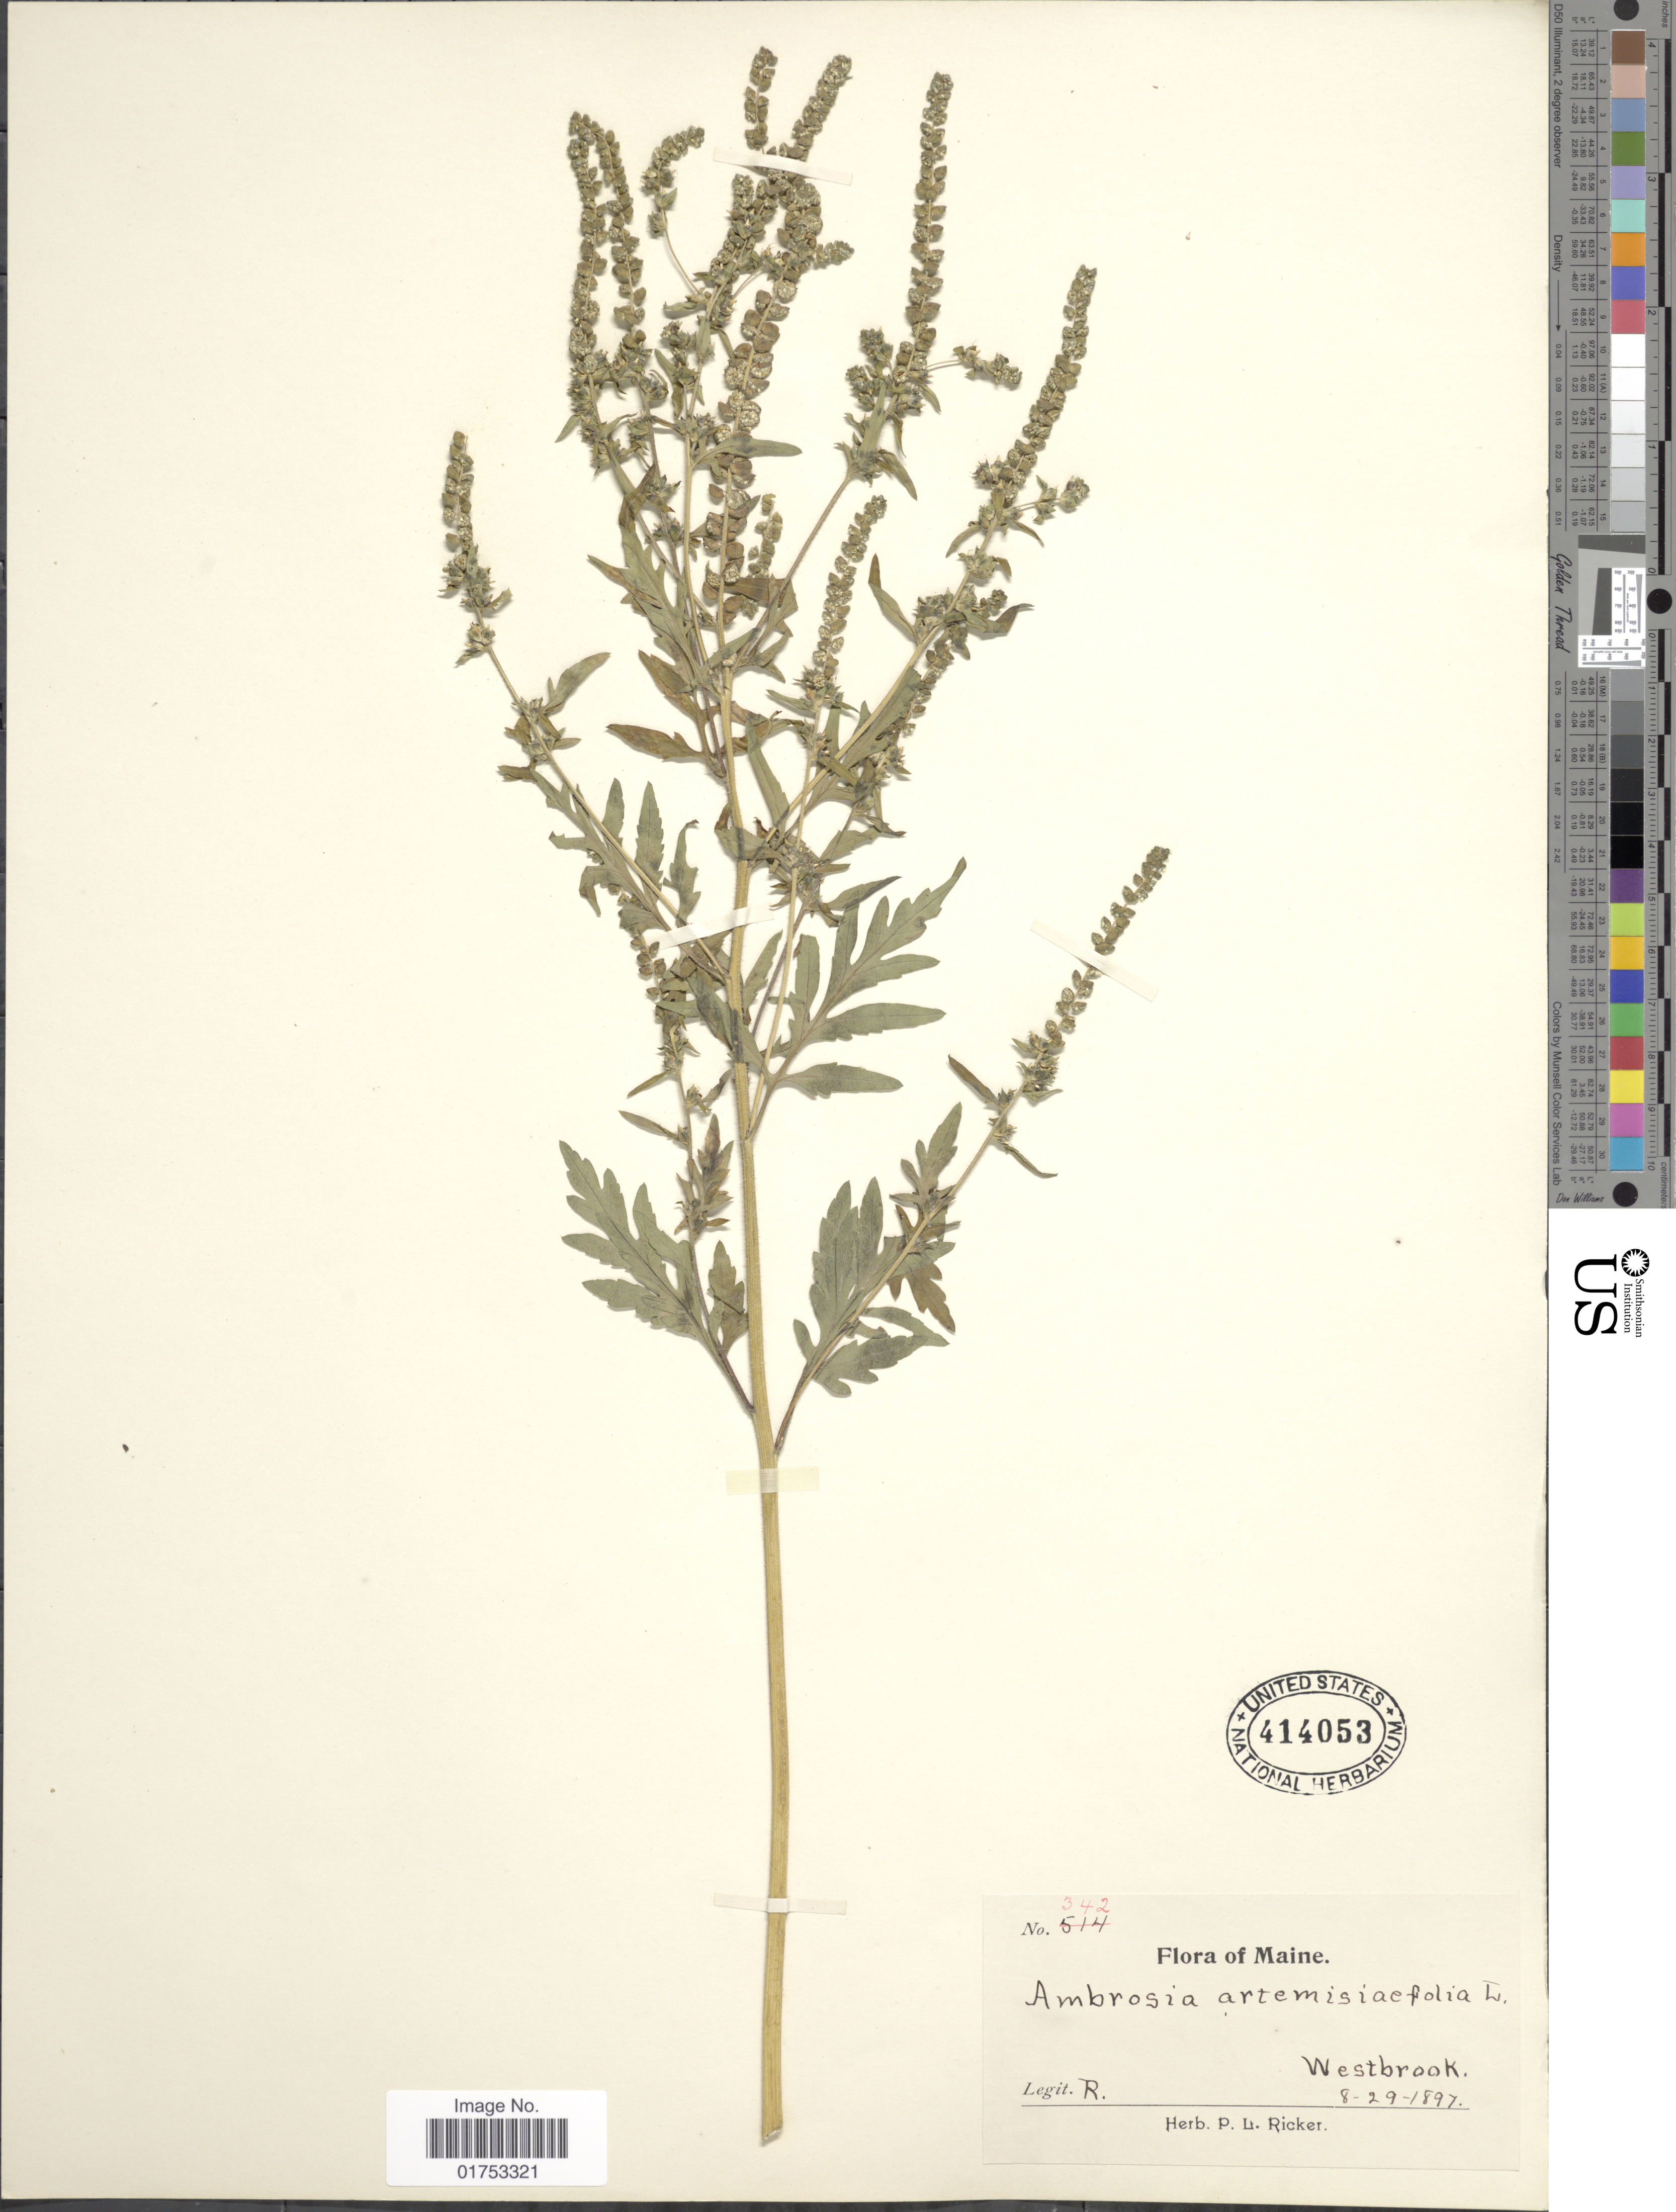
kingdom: Plantae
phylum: Tracheophyta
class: Magnoliopsida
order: Asterales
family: Asteraceae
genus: Ambrosia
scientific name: Ambrosia artemisiifolia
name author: L.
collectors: P. Ricker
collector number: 342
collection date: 1897-08-29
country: United States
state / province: Maine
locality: Westbrook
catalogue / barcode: US 414053